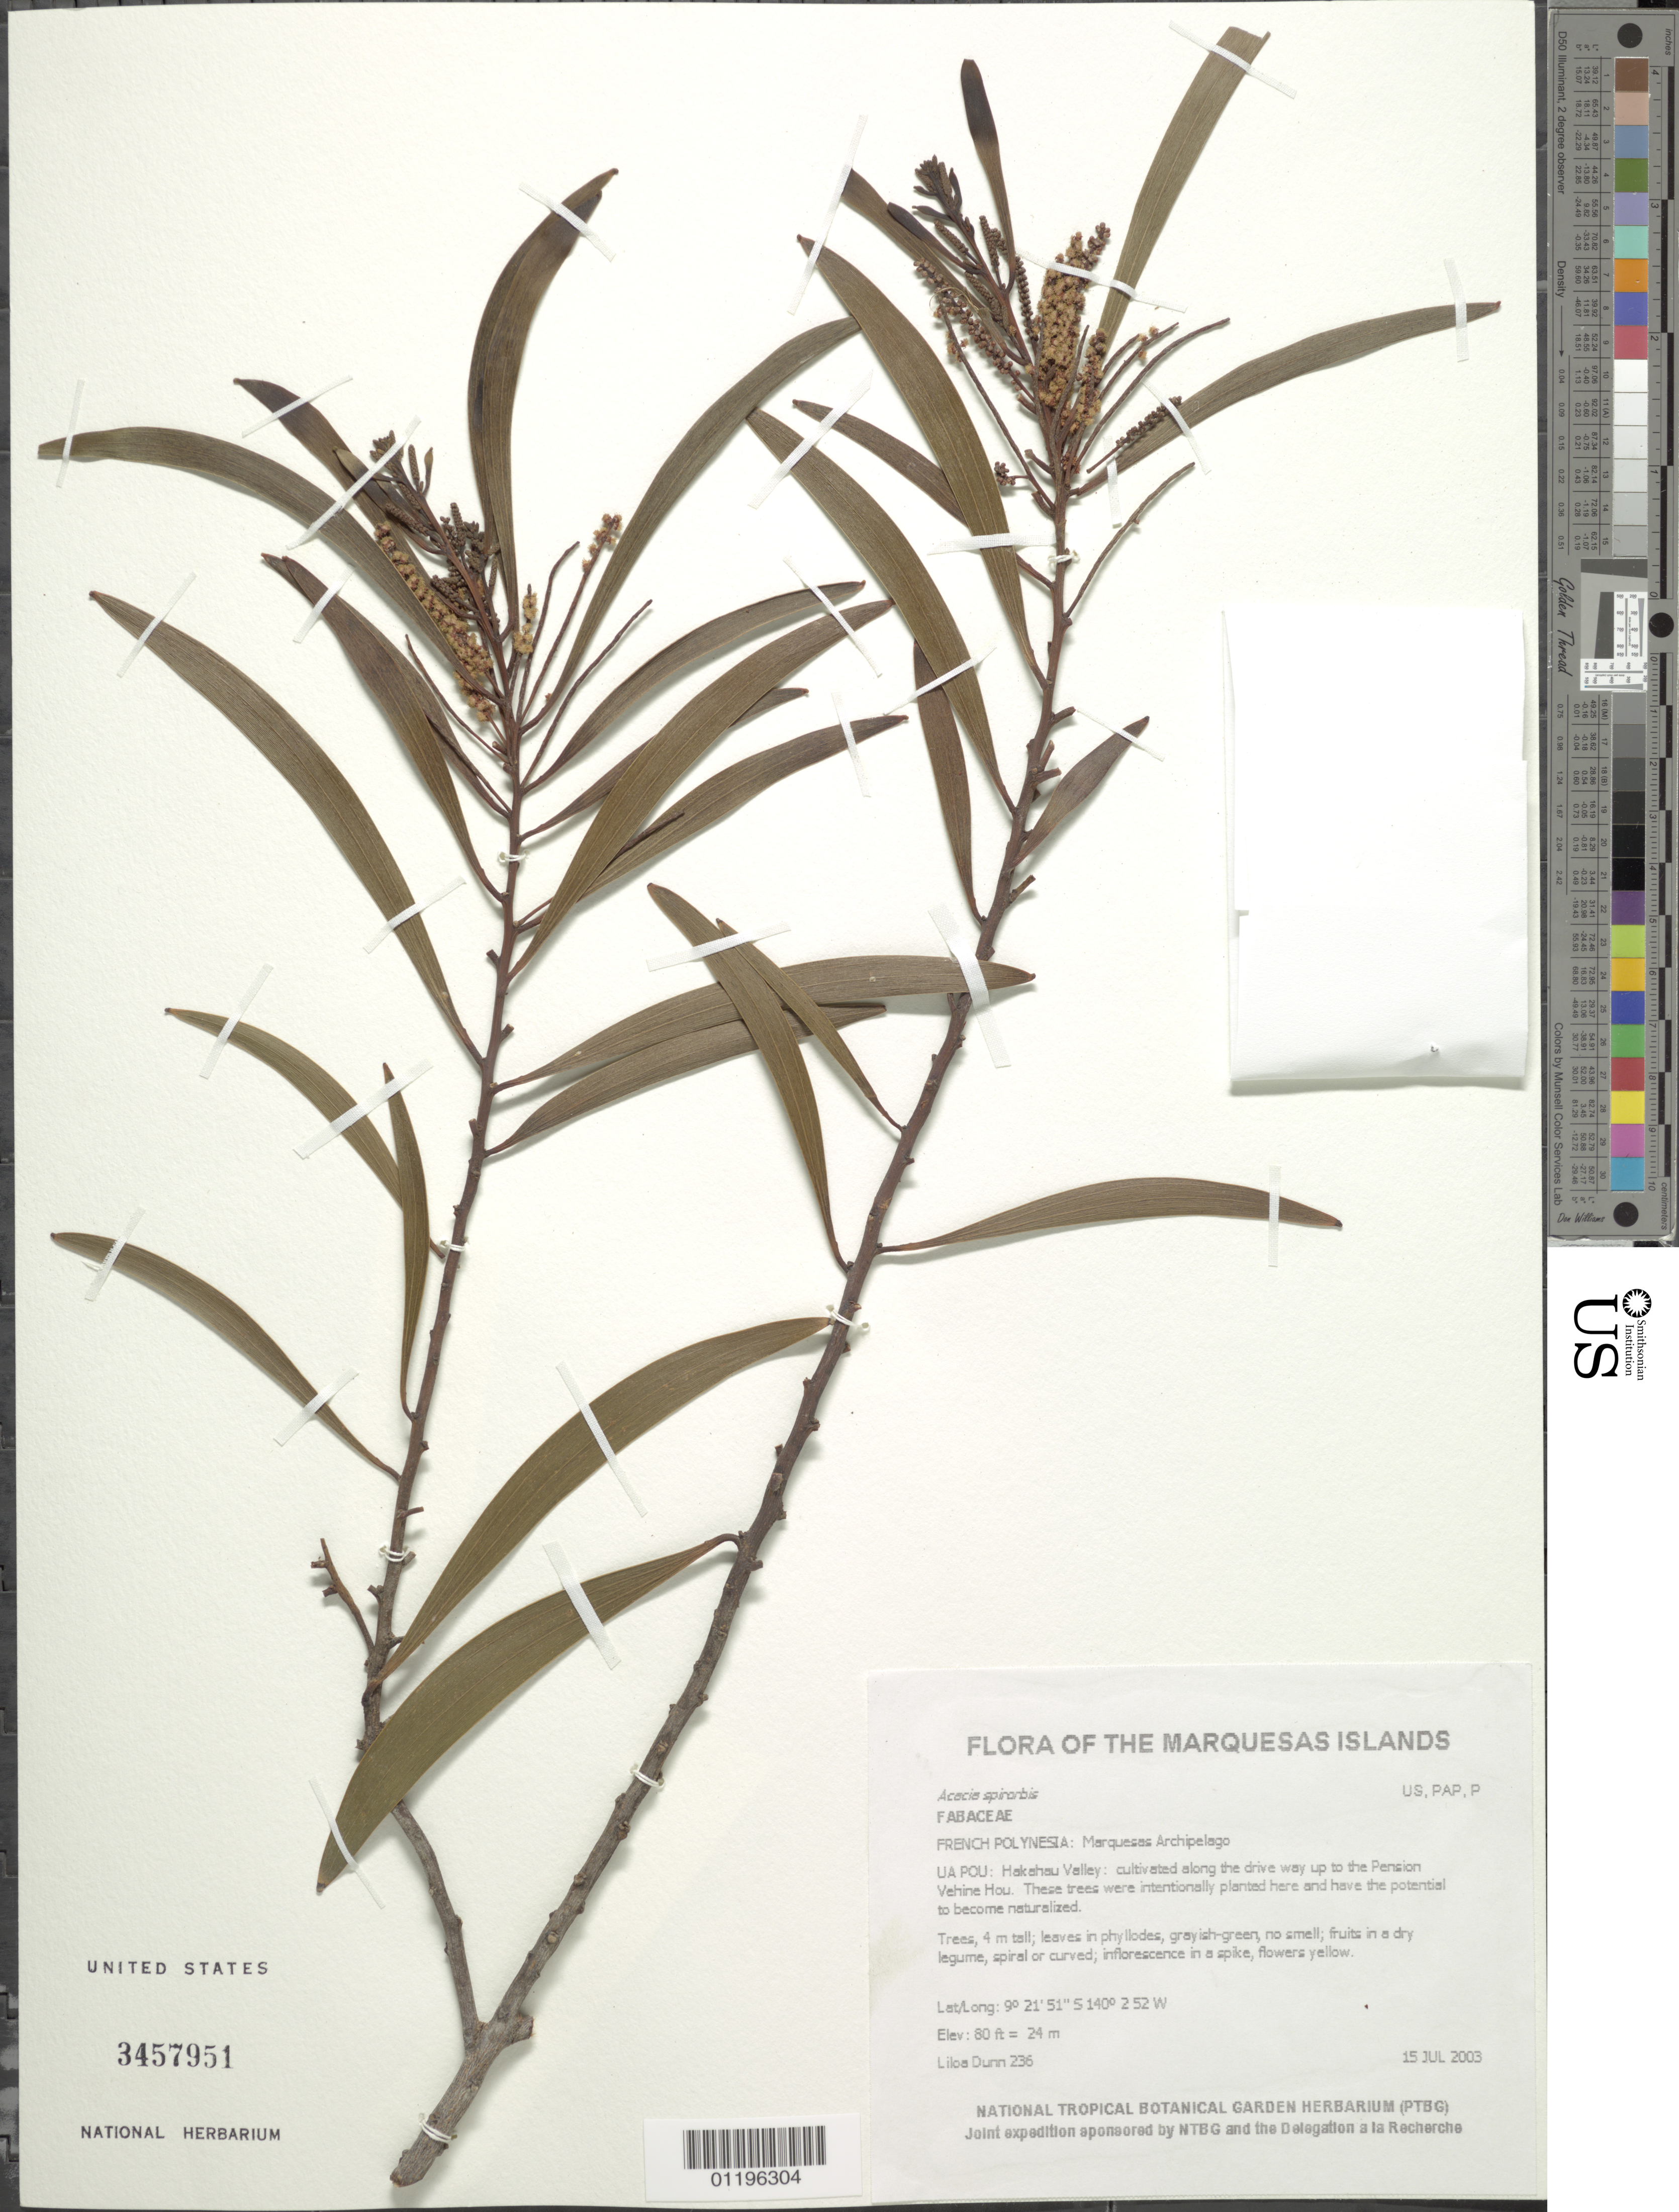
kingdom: Plantae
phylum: Tracheophyta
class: Magnoliopsida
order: Fabales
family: Fabaceae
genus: Acacia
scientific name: Acacia spirorbis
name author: Labill.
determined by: Lorence, David H., (PTBG), National Tropical Botanical Garden (UNITED STATES)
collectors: L. Dunn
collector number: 236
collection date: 2003-07-15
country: French Polynesia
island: Ua Pou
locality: Hakahau Valley: cultivated along the drive way up to the Pension Vehine Hou. These trees were intentionally planted here and have the potential to become naturalized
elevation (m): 24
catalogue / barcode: US 3457951